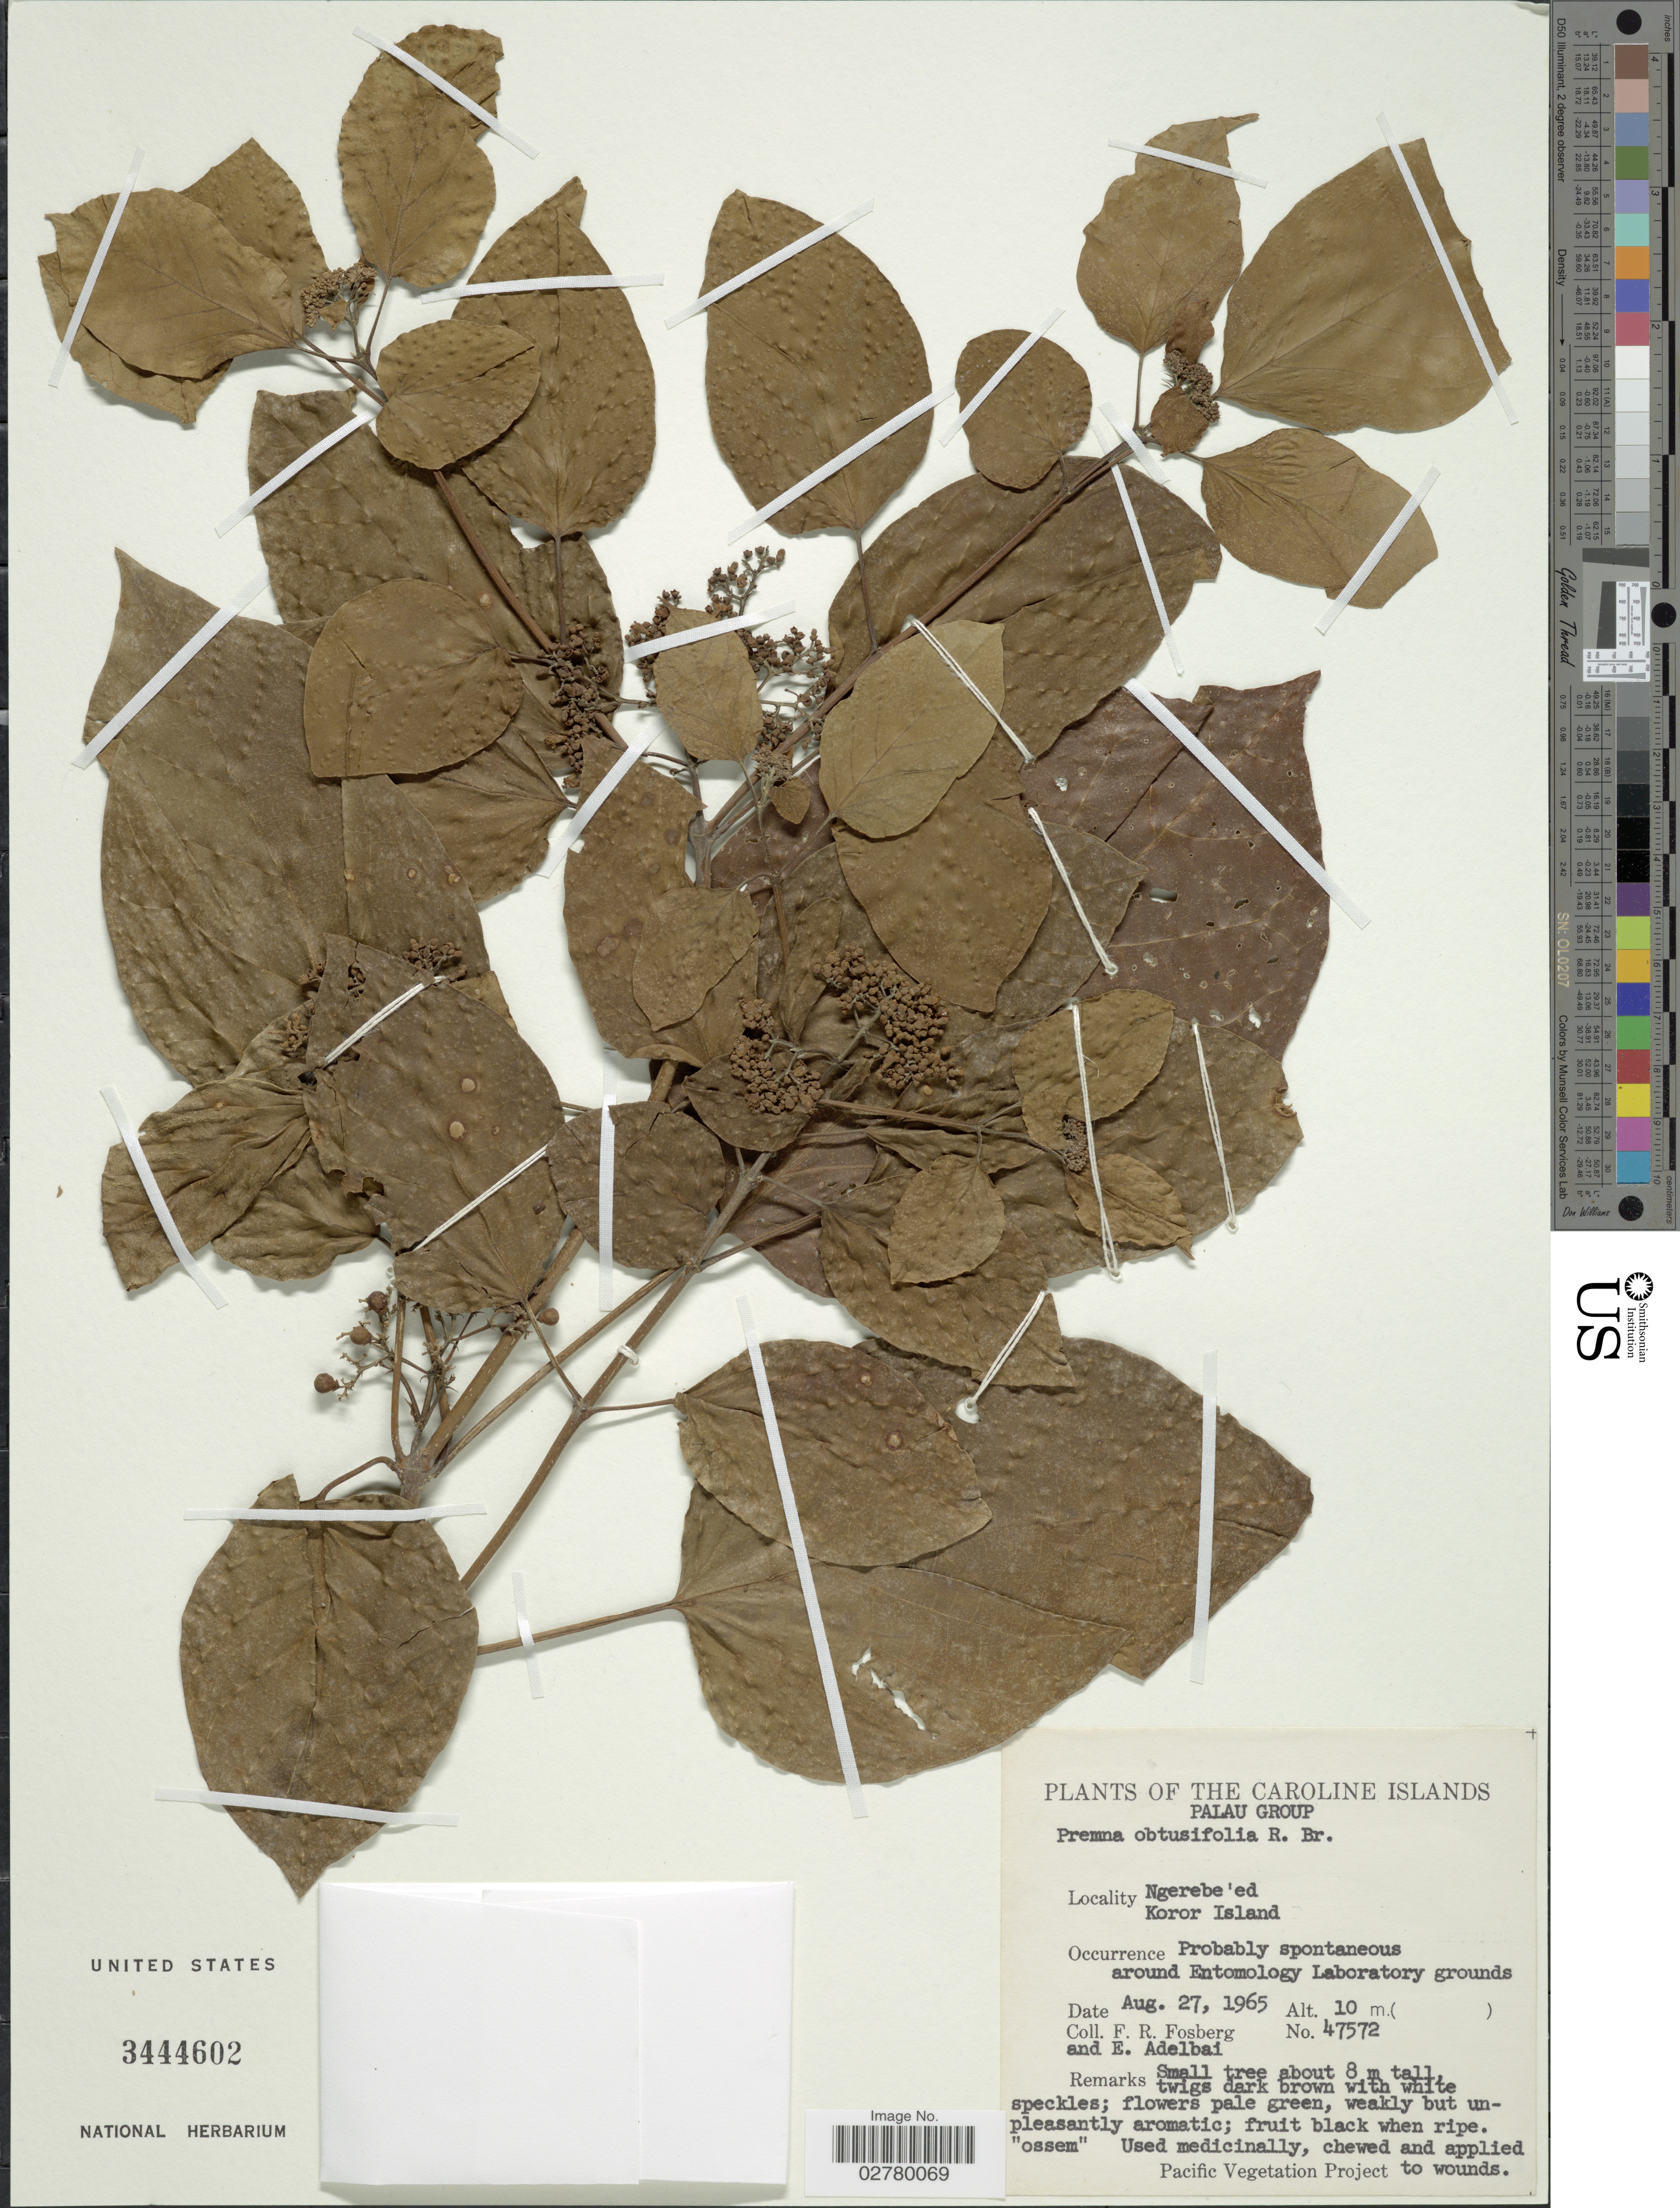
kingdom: Plantae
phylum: Tracheophyta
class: Magnoliopsida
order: Lamiales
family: Lamiaceae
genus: Premna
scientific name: Premna obtusifolia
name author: R. Br.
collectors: F. R. Fosberg & E. Adelbai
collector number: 47572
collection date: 1965-08-27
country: Palau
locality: The Caroline Islands. Palau Group. Ngerebe' ed. Koror Island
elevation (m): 10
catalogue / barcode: US 3444602